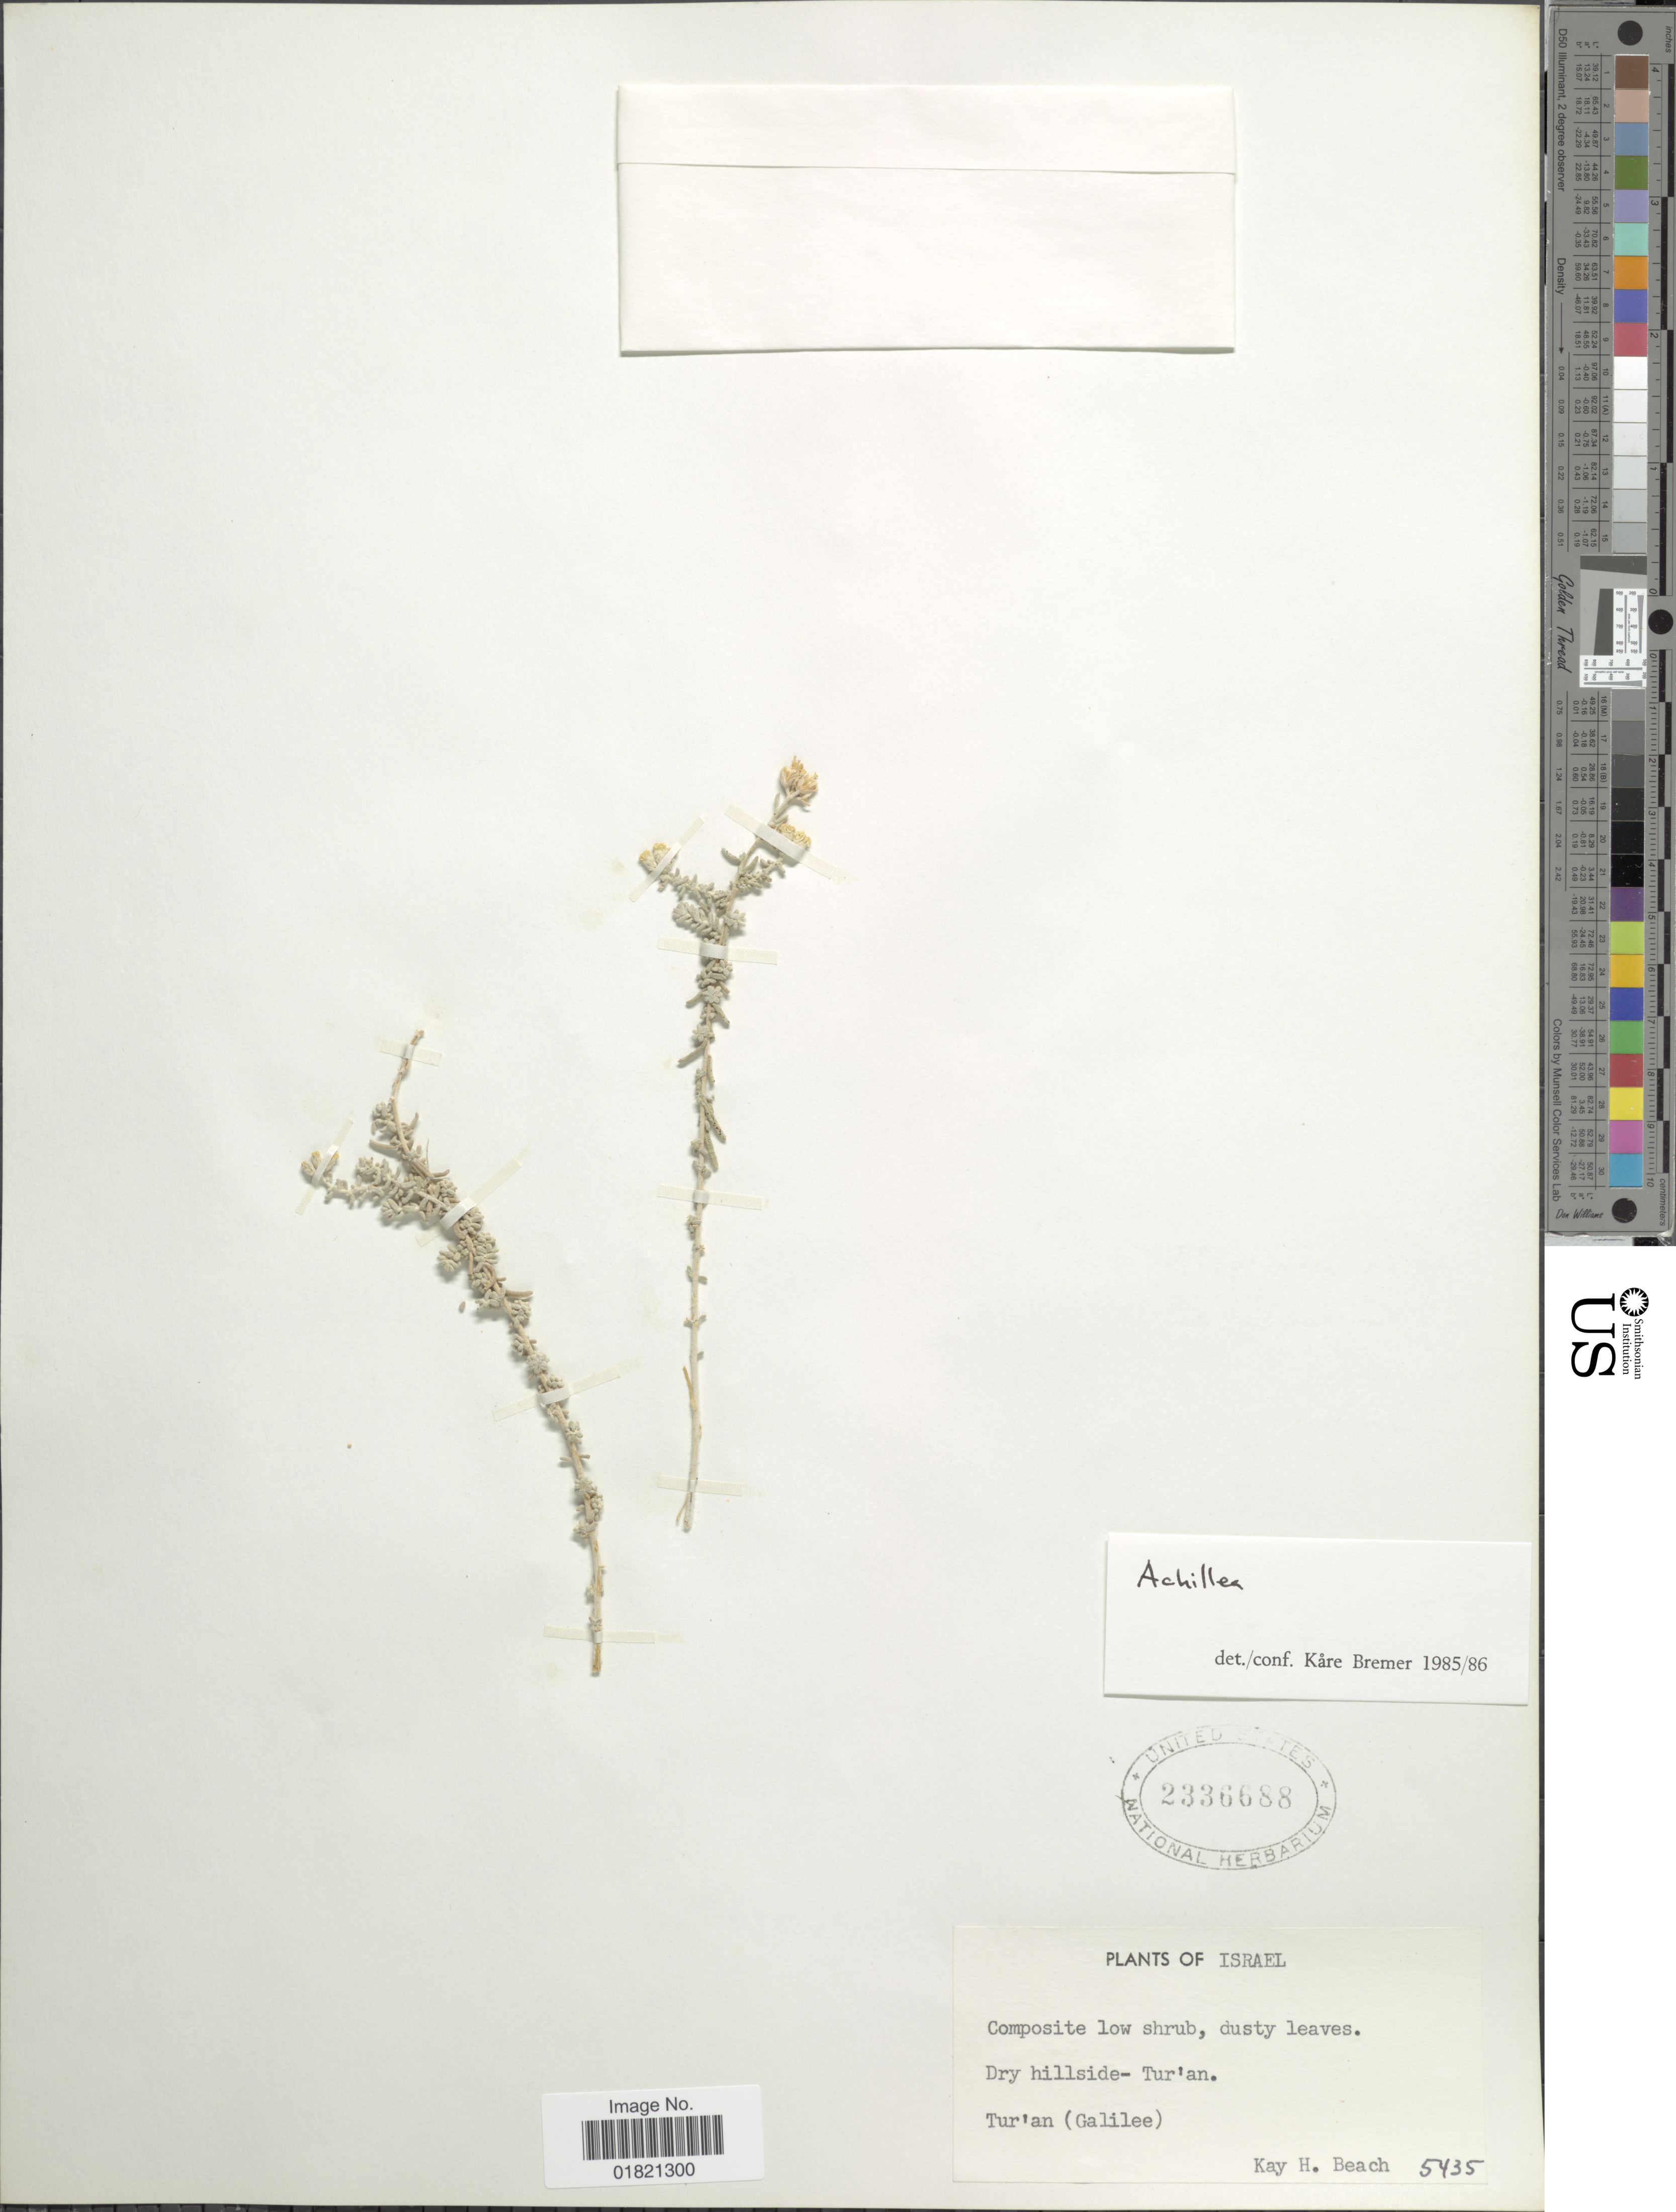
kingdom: Plantae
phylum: Tracheophyta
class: Magnoliopsida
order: Asterales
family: Asteraceae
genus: Achillea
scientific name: Achillea sp.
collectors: K. H. Beach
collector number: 5435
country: Israel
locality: Tur'an (Galilee)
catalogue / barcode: US 2336688